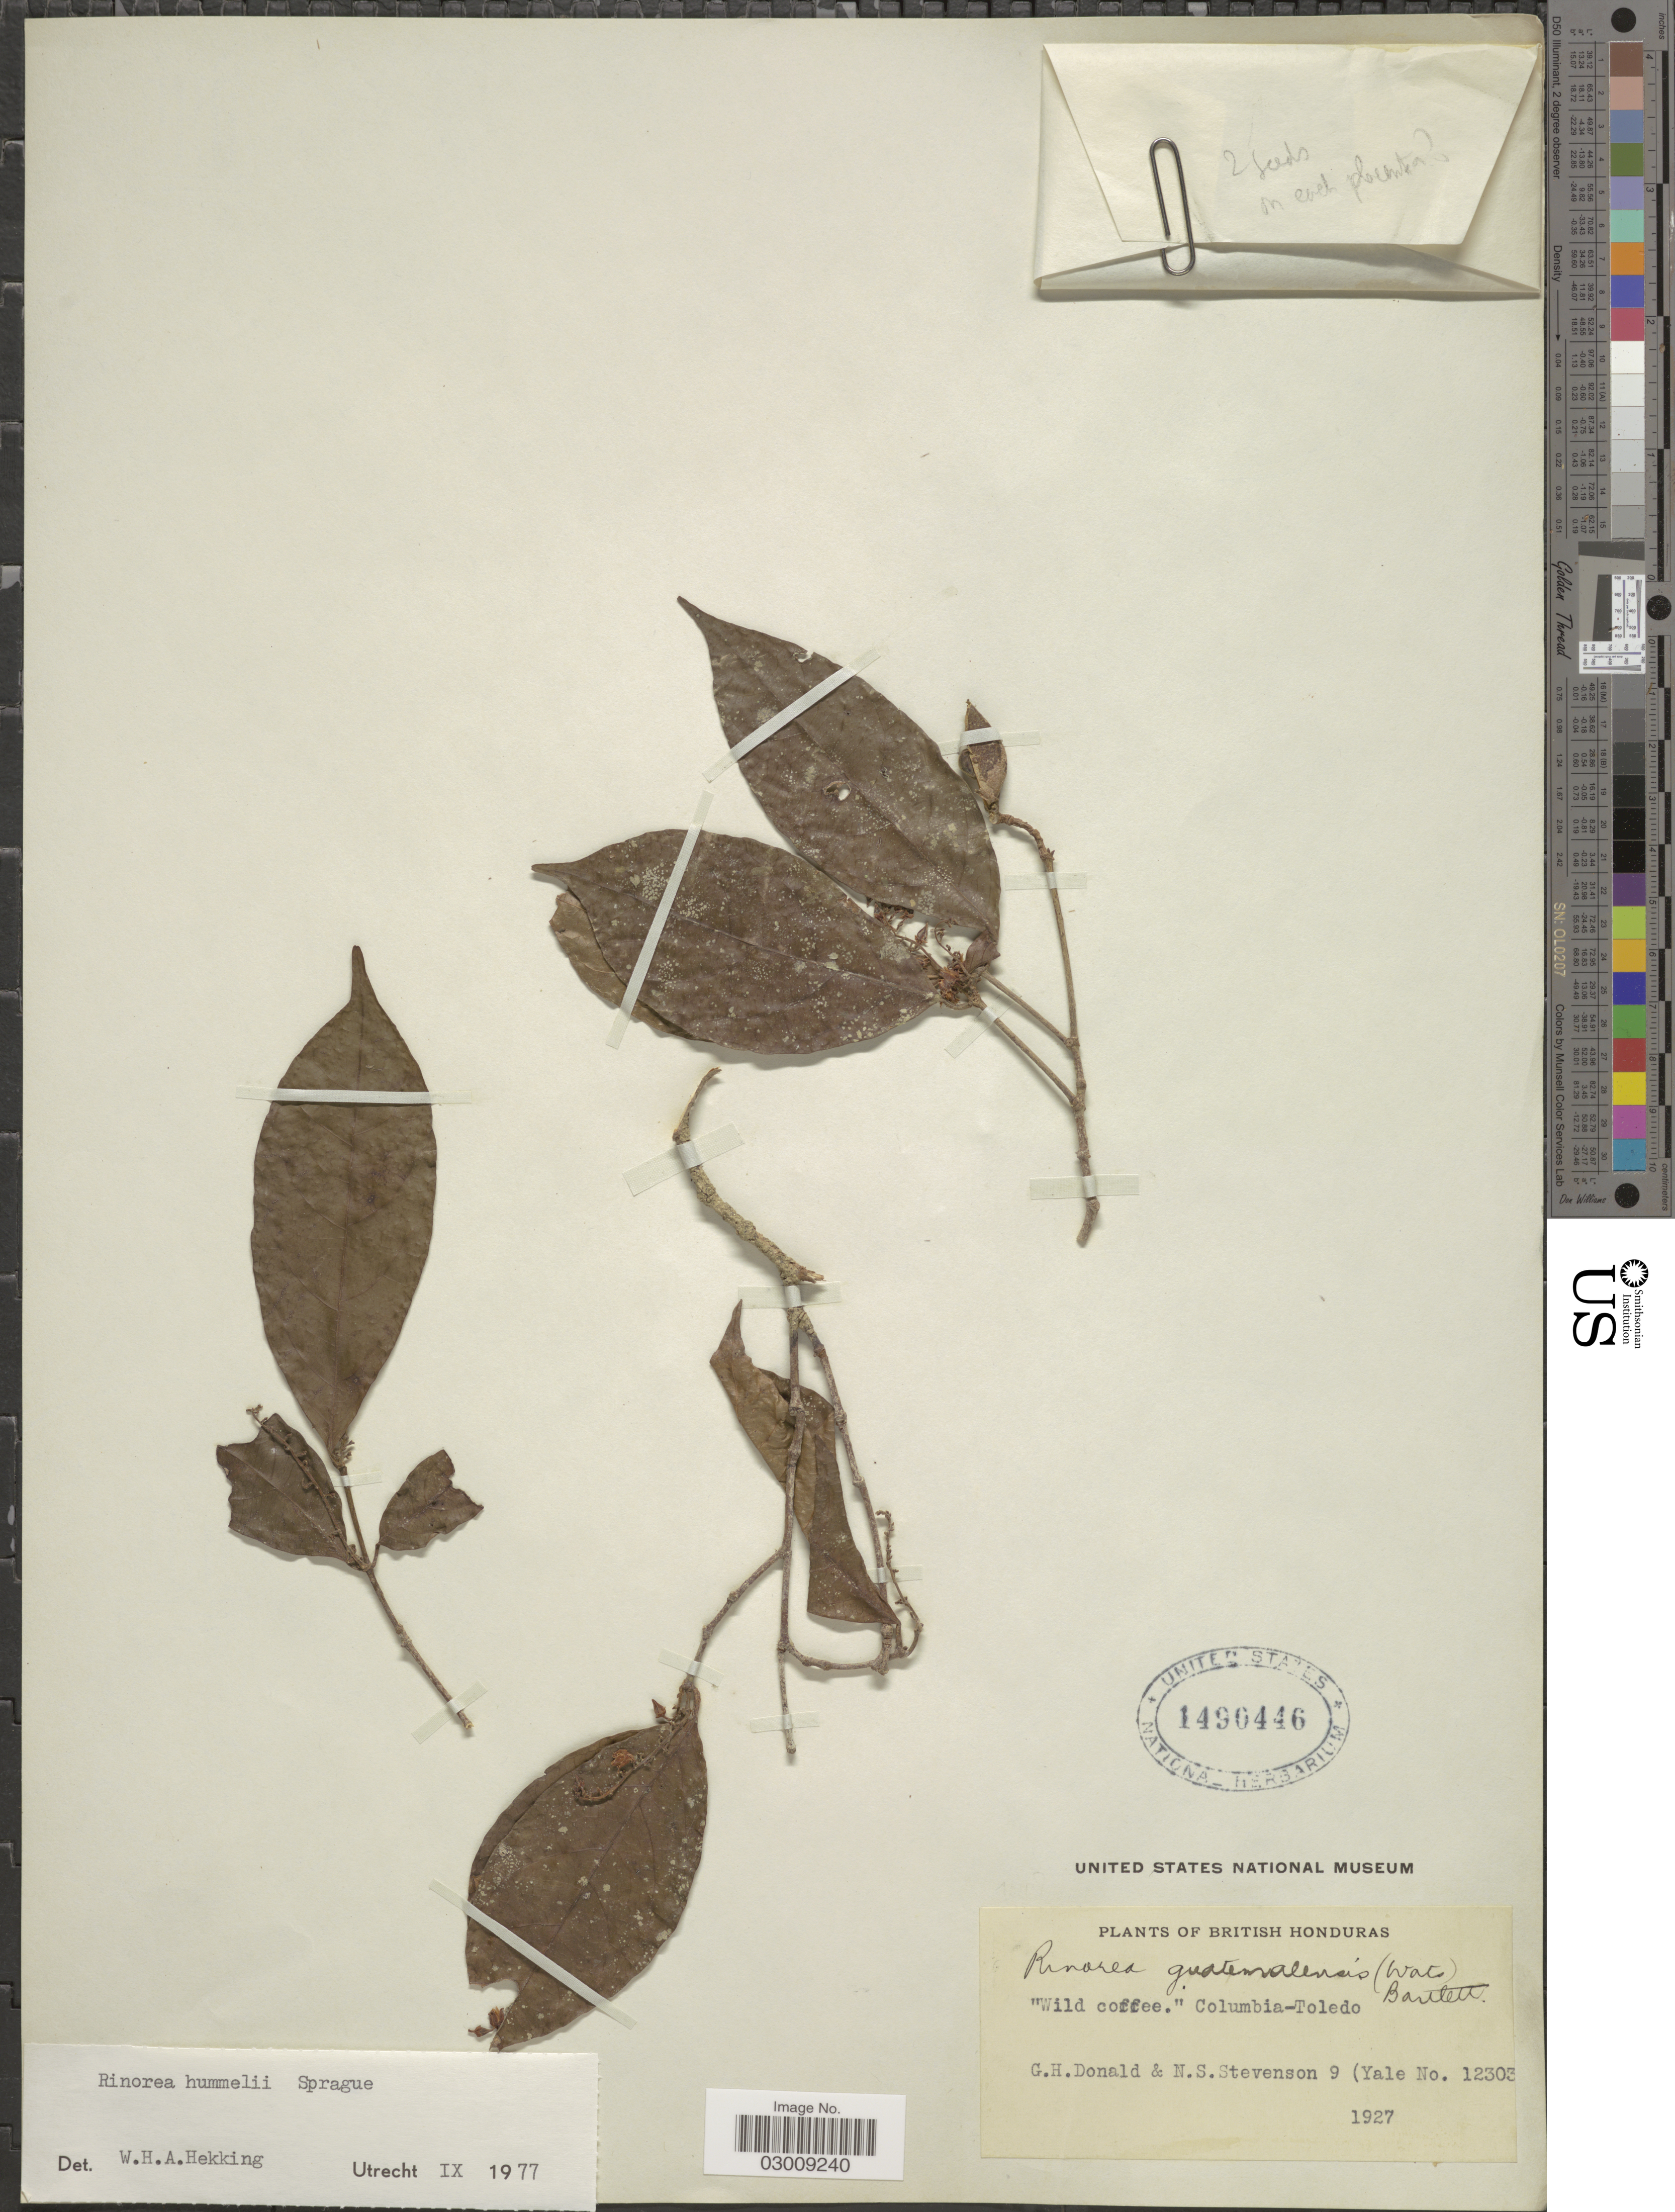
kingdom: Plantae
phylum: Tracheophyta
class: Magnoliopsida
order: Malpighiales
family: Violaceae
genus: Rinorea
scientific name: Rinorea hummelii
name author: Sprague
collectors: G. Donald & N. Stevenson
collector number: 9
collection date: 1927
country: Belize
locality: British Honduras.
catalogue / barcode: US 1490446